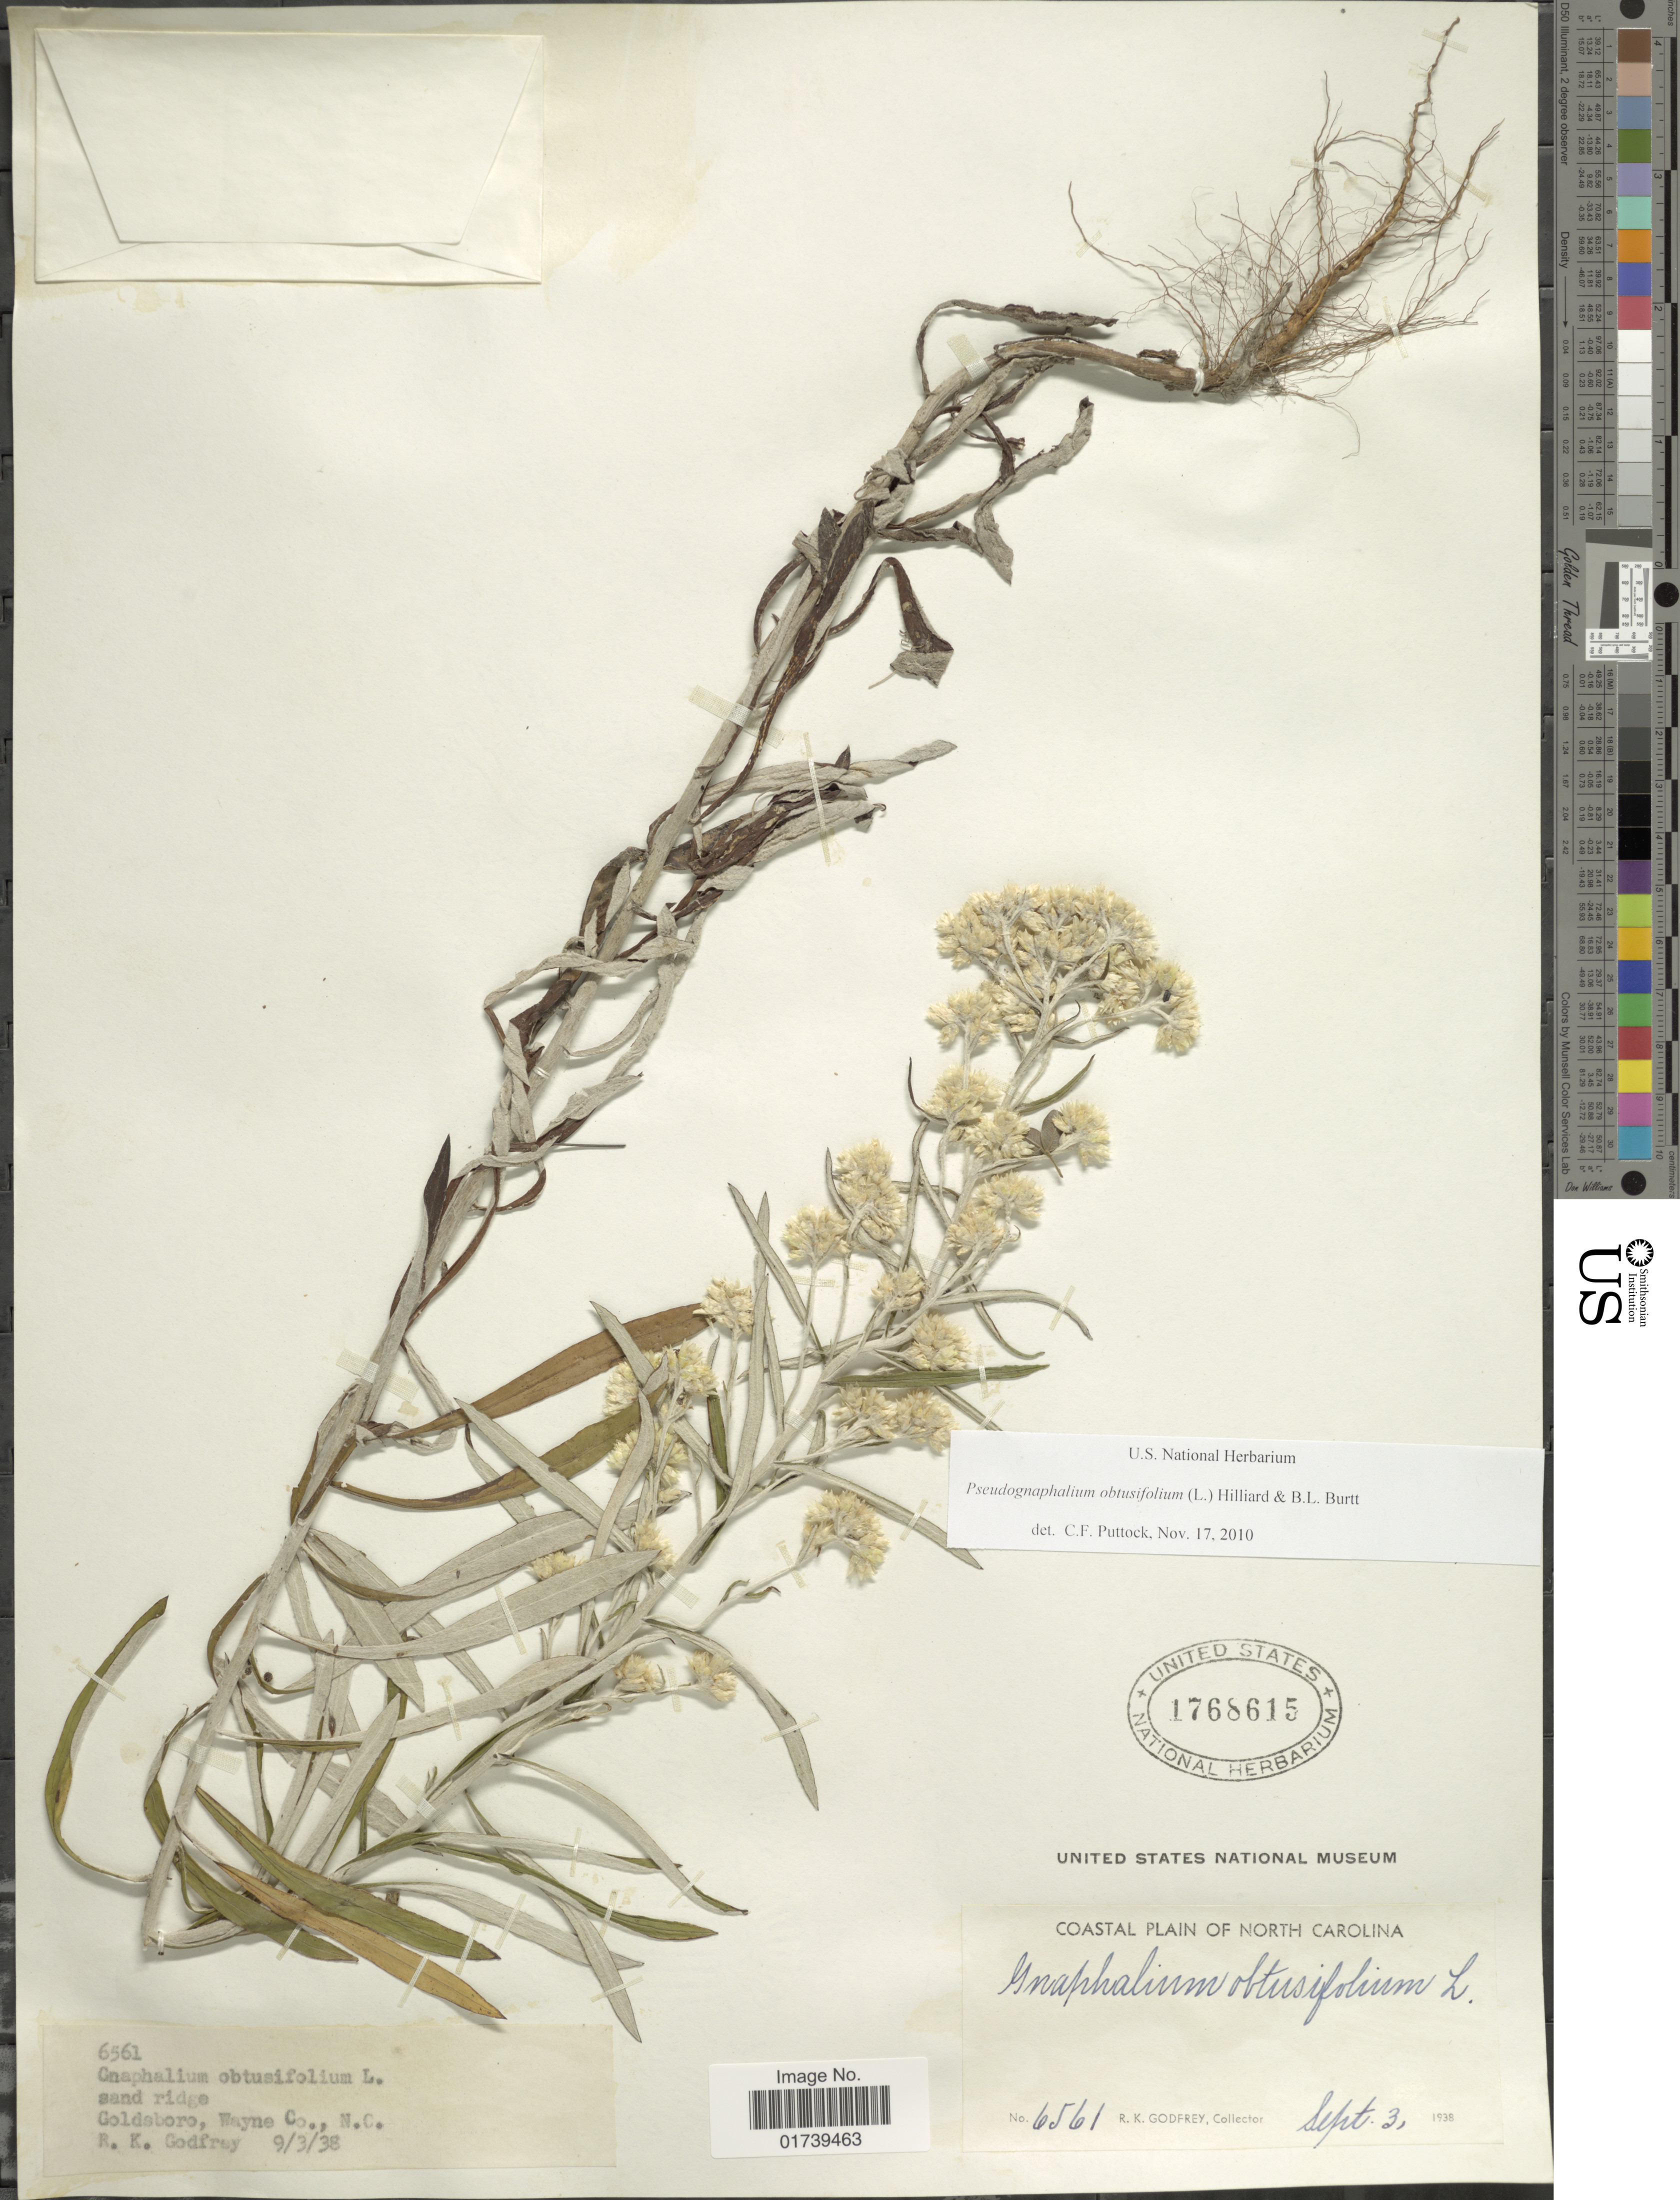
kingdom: Plantae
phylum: Tracheophyta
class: Magnoliopsida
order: Asterales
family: Asteraceae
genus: Pseudognaphalium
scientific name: Pseudognaphalium obtusifolium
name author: (L.) Hilliard & B.L. Burtt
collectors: R. K. Godfrey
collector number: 661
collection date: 1938-09-03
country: United States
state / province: North Carolina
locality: Goldsboro, Wayne Co. N. C.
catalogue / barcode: US 1768615